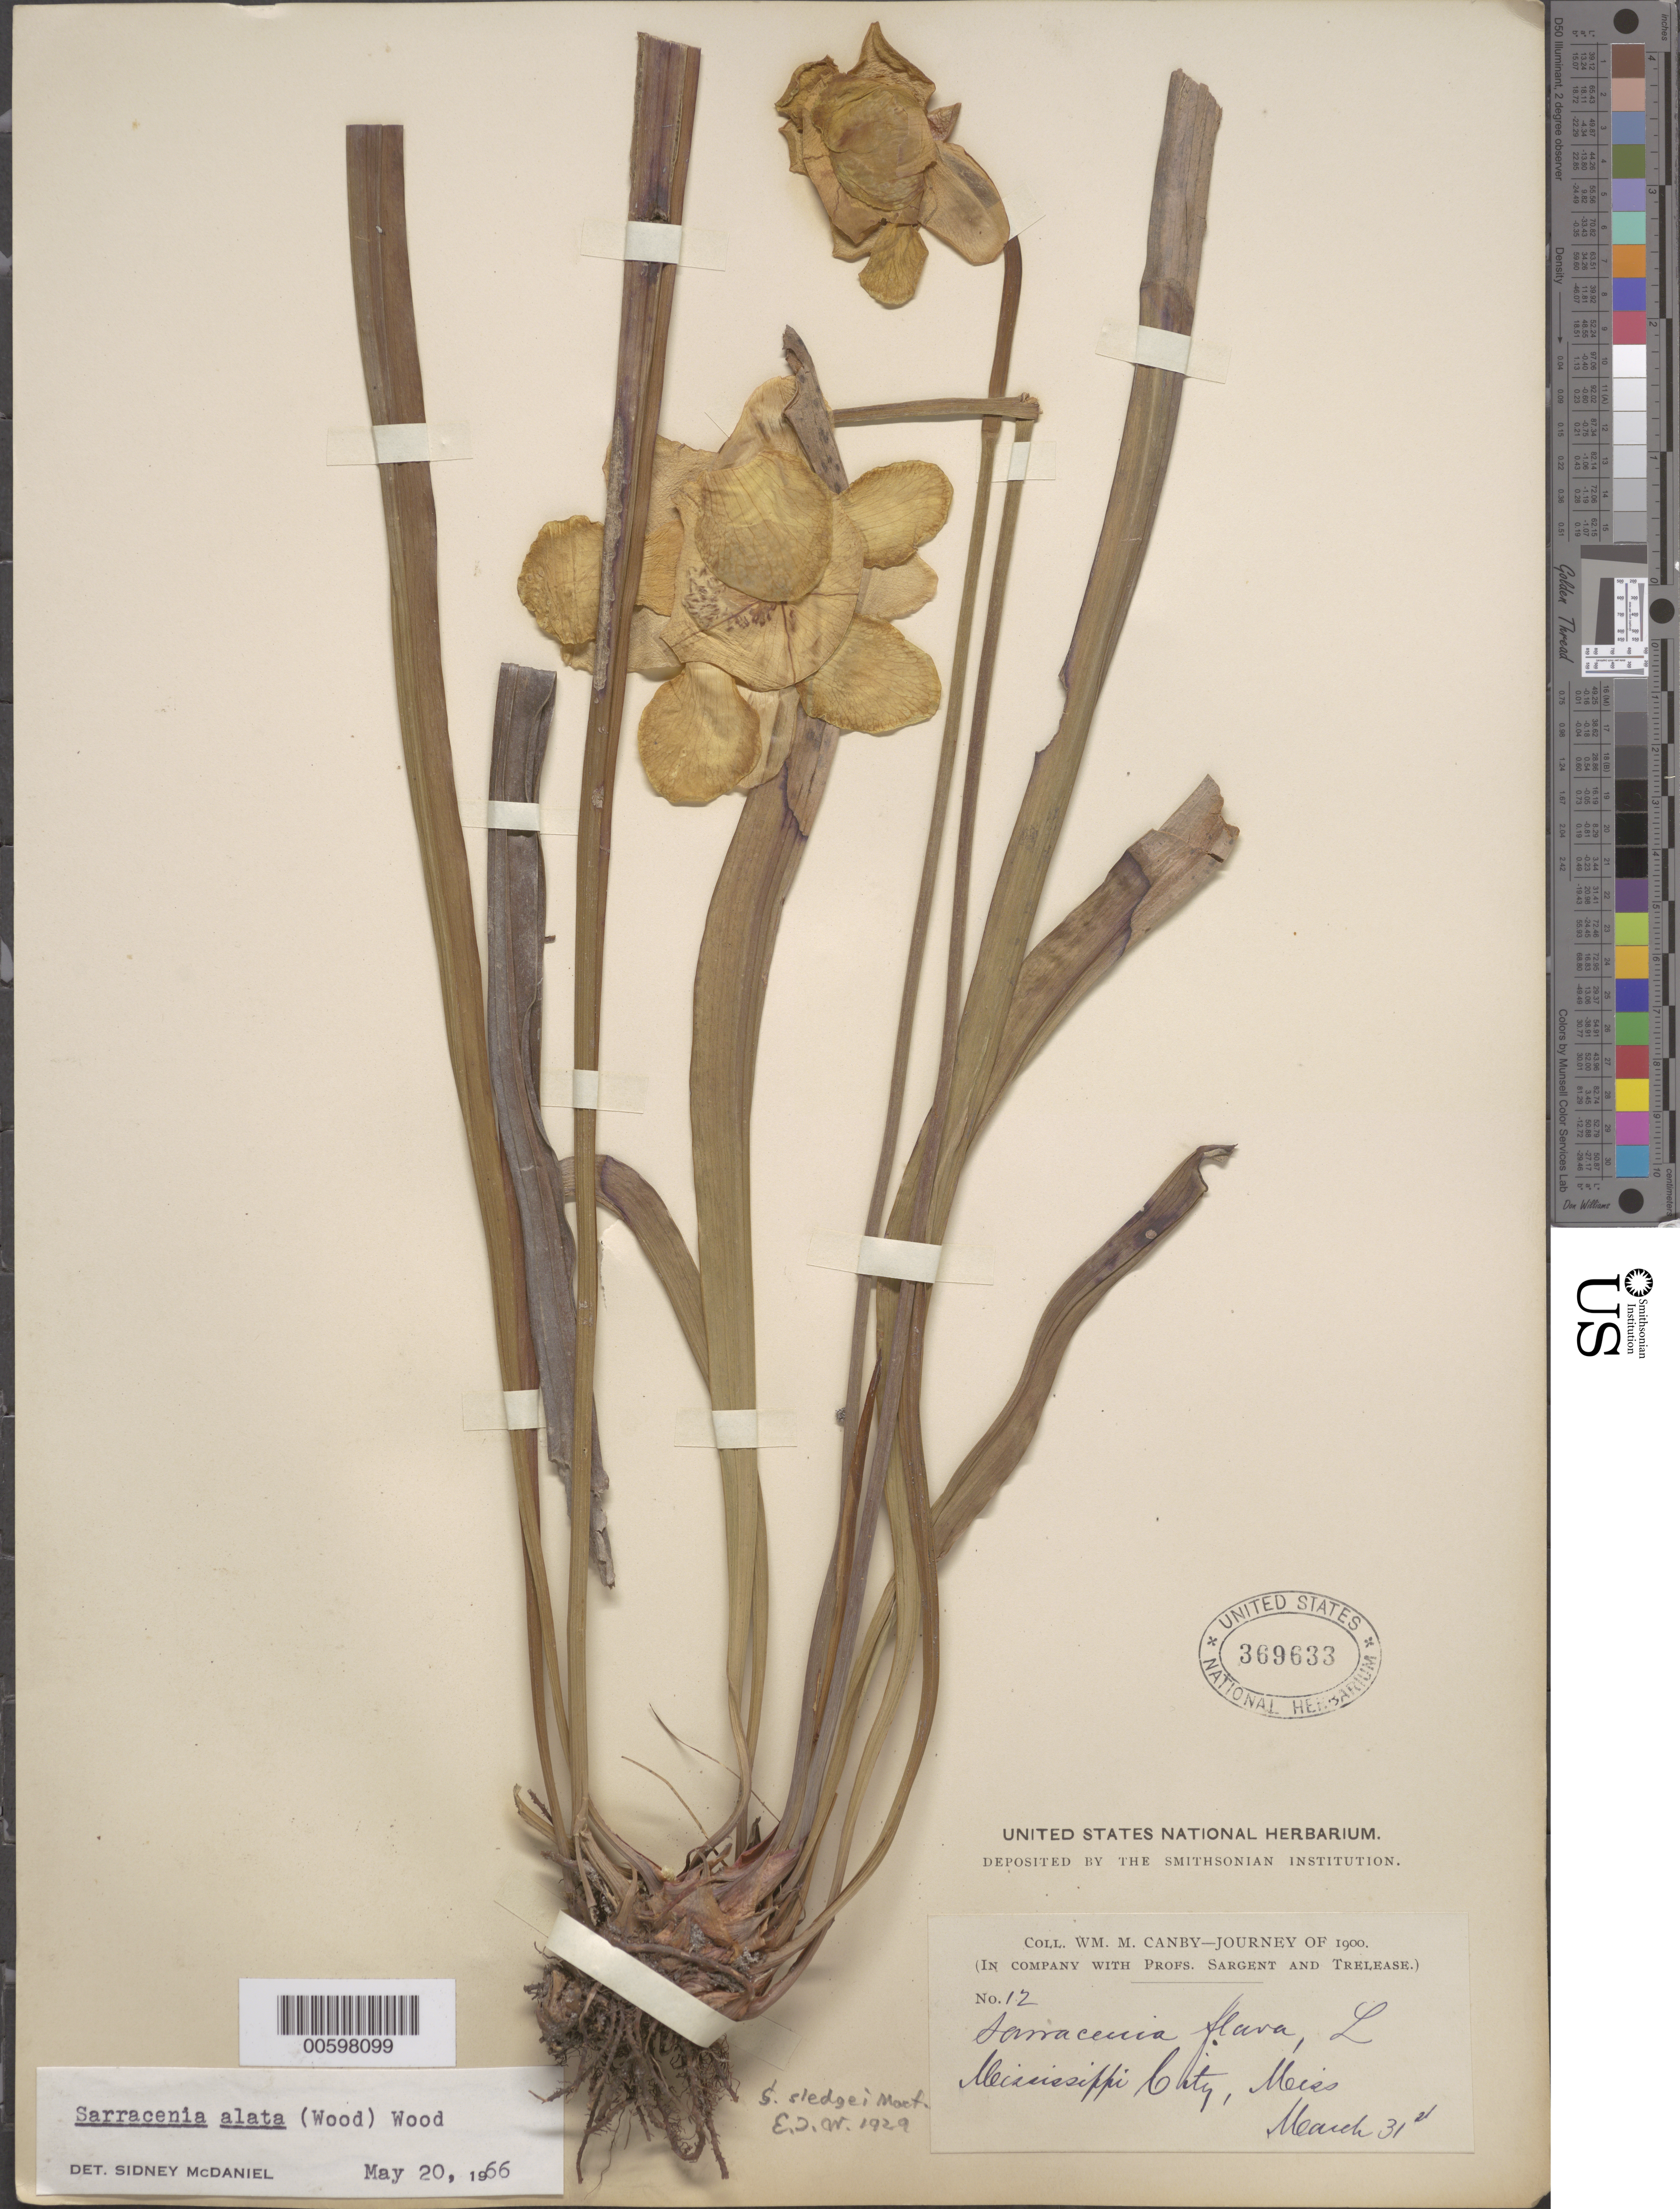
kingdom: Plantae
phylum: Tracheophyta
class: Magnoliopsida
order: Ericales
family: Sarraceniaceae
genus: Sarracenia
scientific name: Sarracenia alata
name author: (Alph. Wood) Alph. Wood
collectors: C. S. Sargent & -- Trelease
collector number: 12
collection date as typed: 31 Mar 1900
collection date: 1900-03-31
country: United States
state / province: Mississippi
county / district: Harrison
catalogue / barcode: US 369633